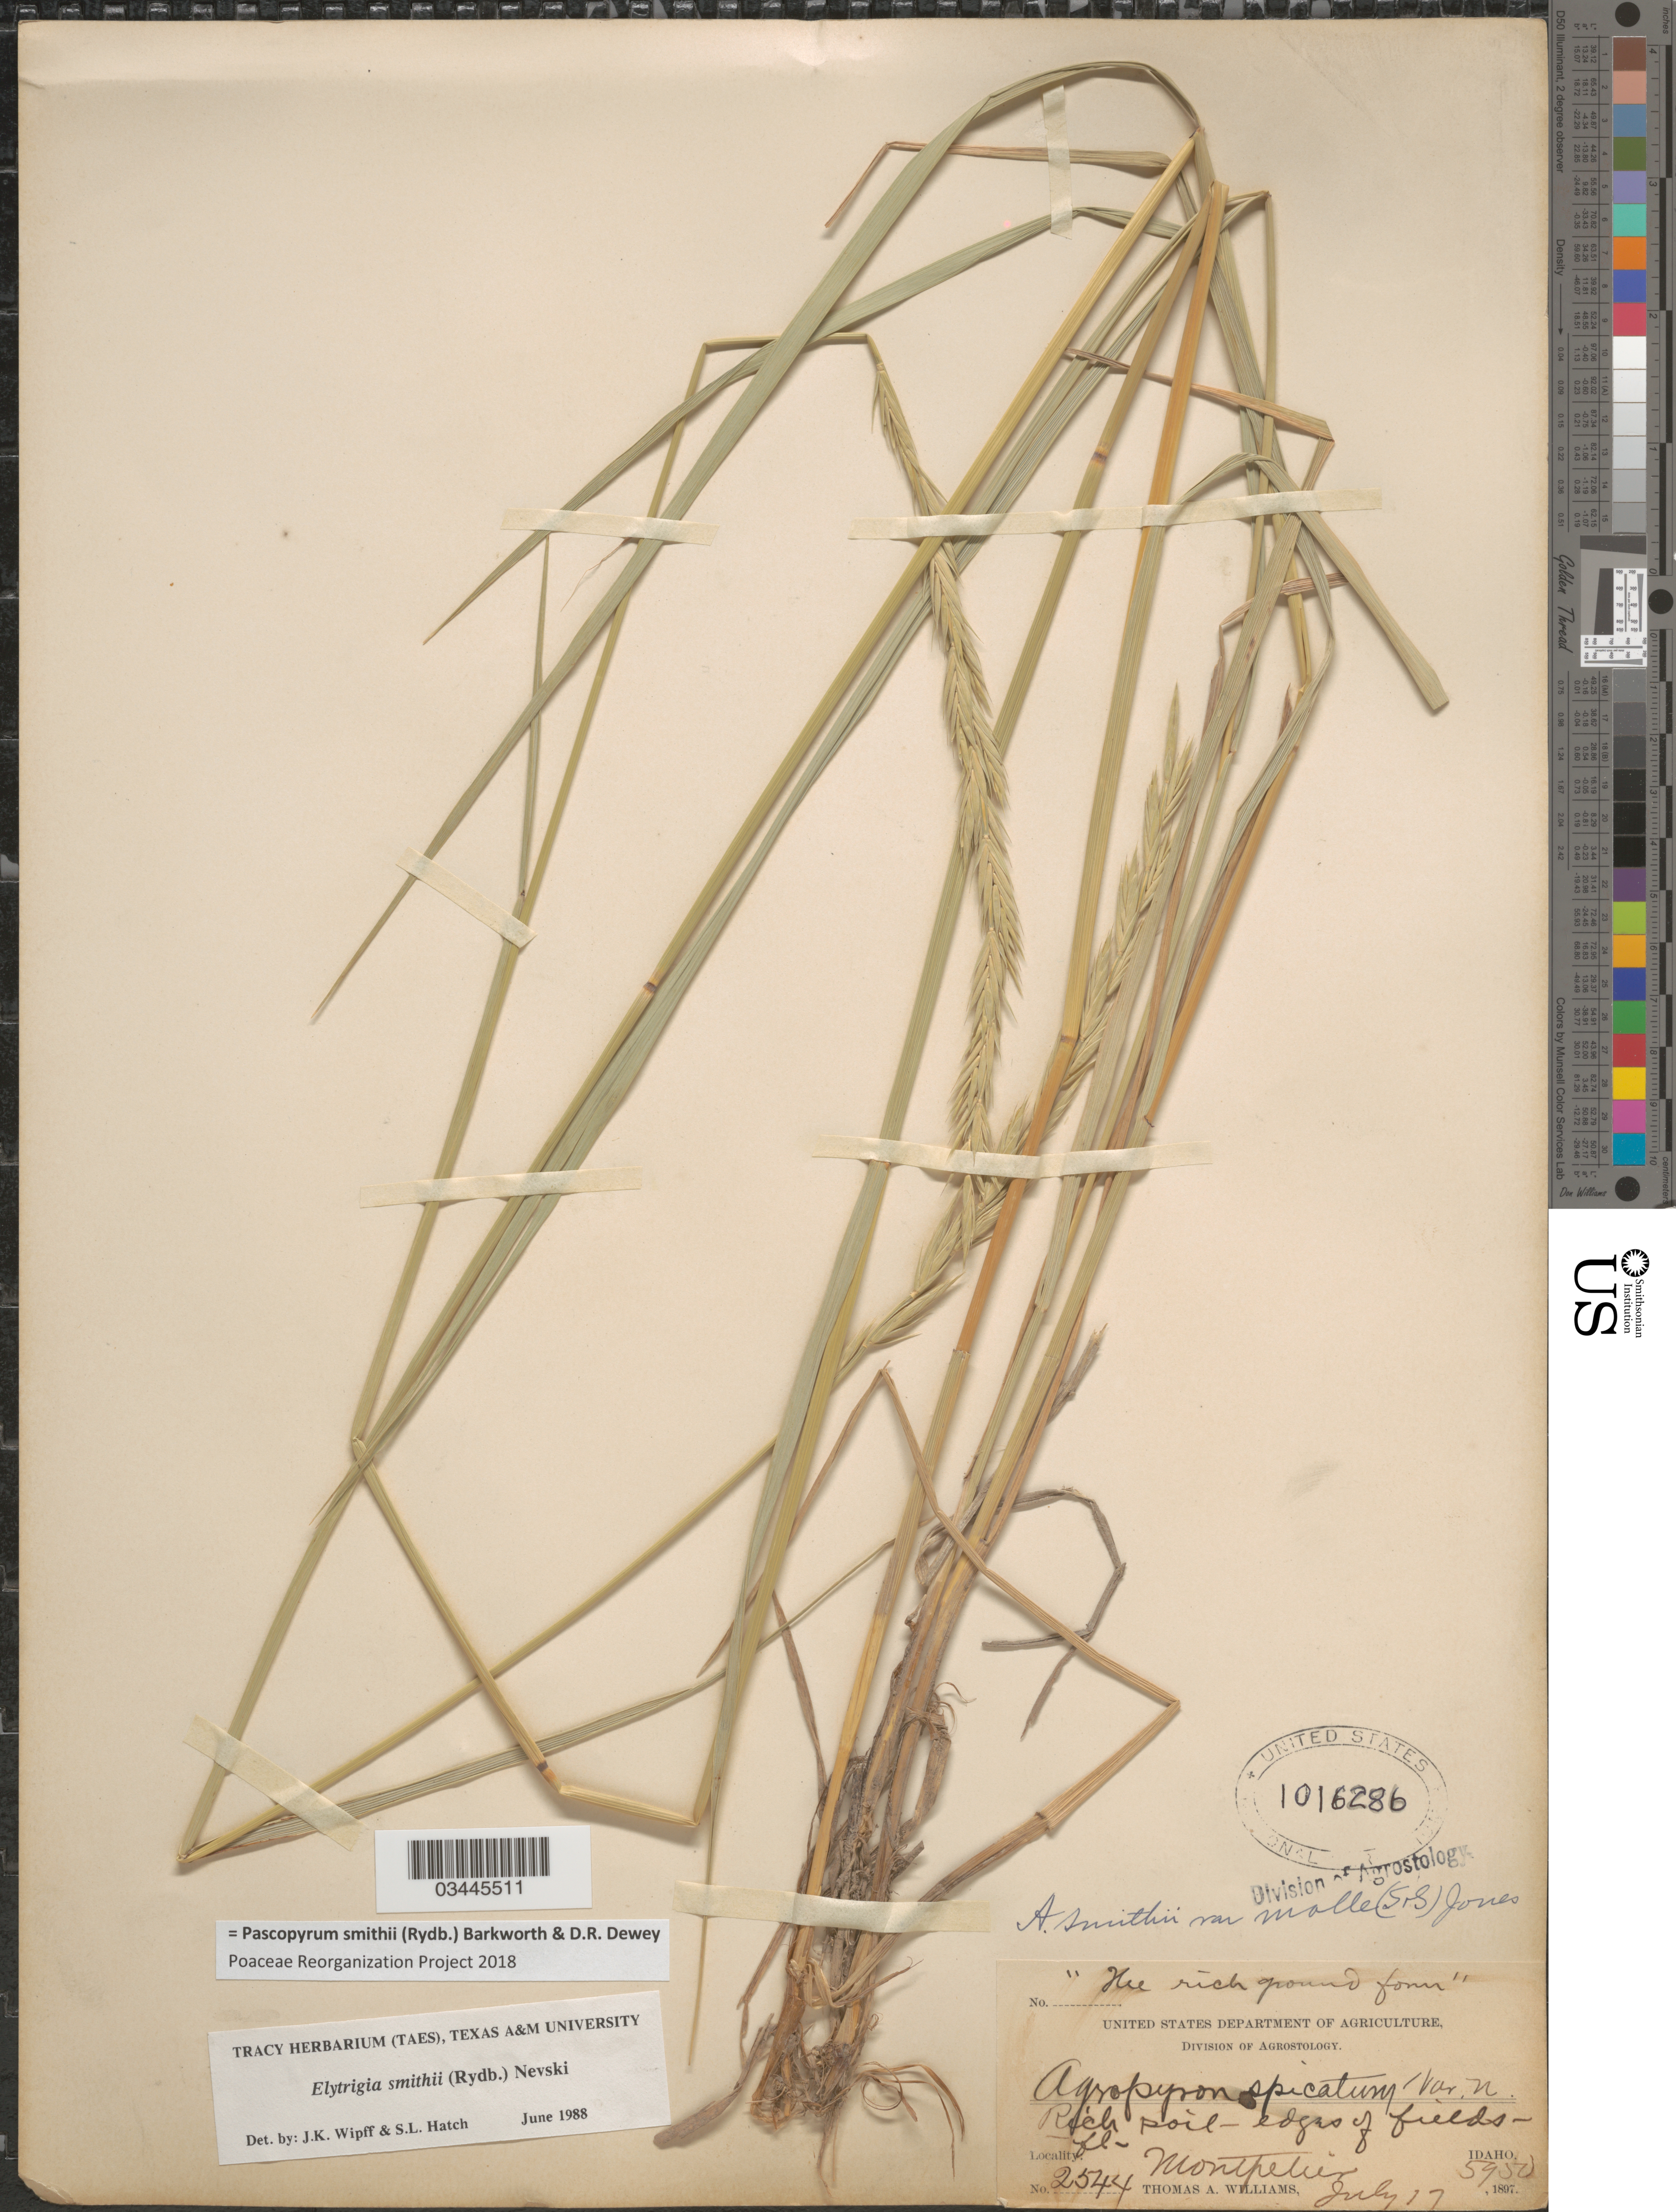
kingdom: Plantae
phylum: Tracheophyta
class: Liliopsida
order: Poales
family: Poaceae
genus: Pascopyrum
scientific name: Pascopyrum smithii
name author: (Rydb.) Barkworth & Dewey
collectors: T. A. Williams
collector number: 2544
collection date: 1897-07-17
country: United States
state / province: Idaho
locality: Montpelier.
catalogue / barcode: US 1016286